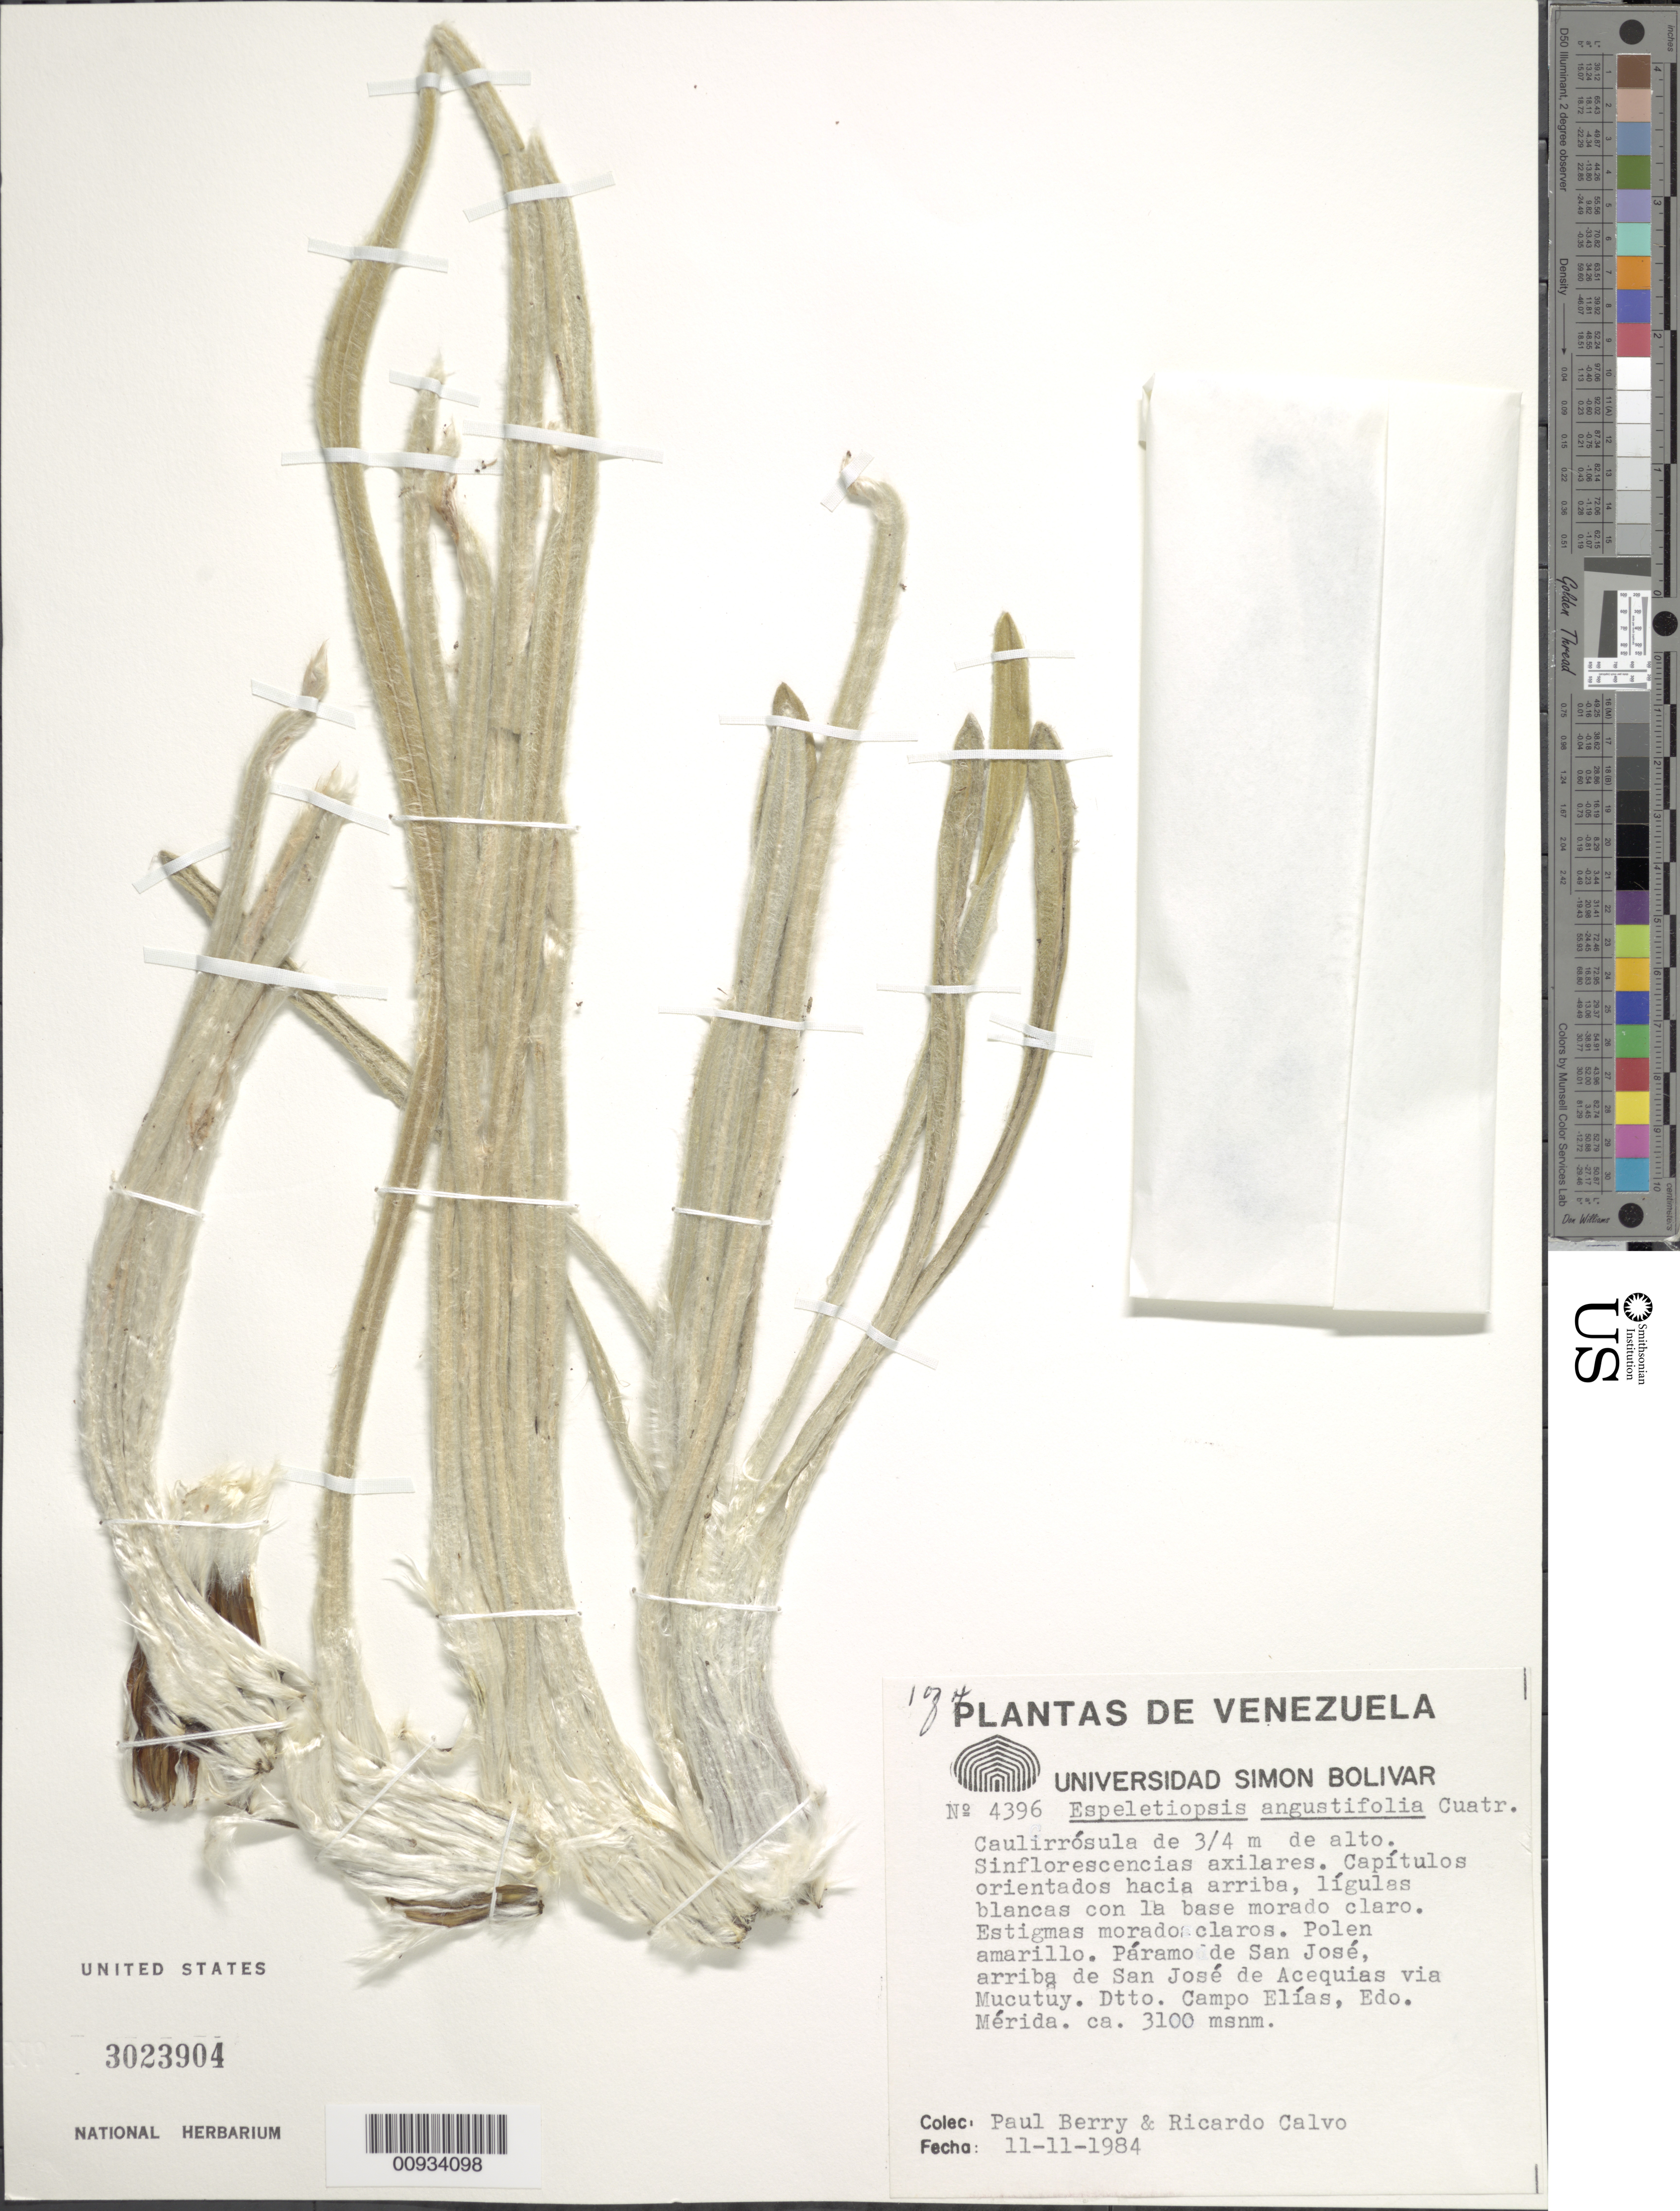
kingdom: Plantae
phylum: Tracheophyta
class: Magnoliopsida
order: Asterales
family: Asteraceae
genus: Espeletiopsis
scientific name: Espeletiopsis angustifolia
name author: (Cuatrec.) Cuatrec.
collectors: P. E. Berry, C. Sobrevila & C. Estrada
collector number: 4396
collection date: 1984-11-11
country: Venezuela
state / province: Mérida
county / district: Campo Elías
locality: Páramo de San José. Arriba de San José de acequias vía Mucutuy. // Páramo de San Jose, 9 km arriba de San Jose de Acequias 9camino a Mucutuy) Dtto, Campo Elias.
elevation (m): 3100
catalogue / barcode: US 3023904